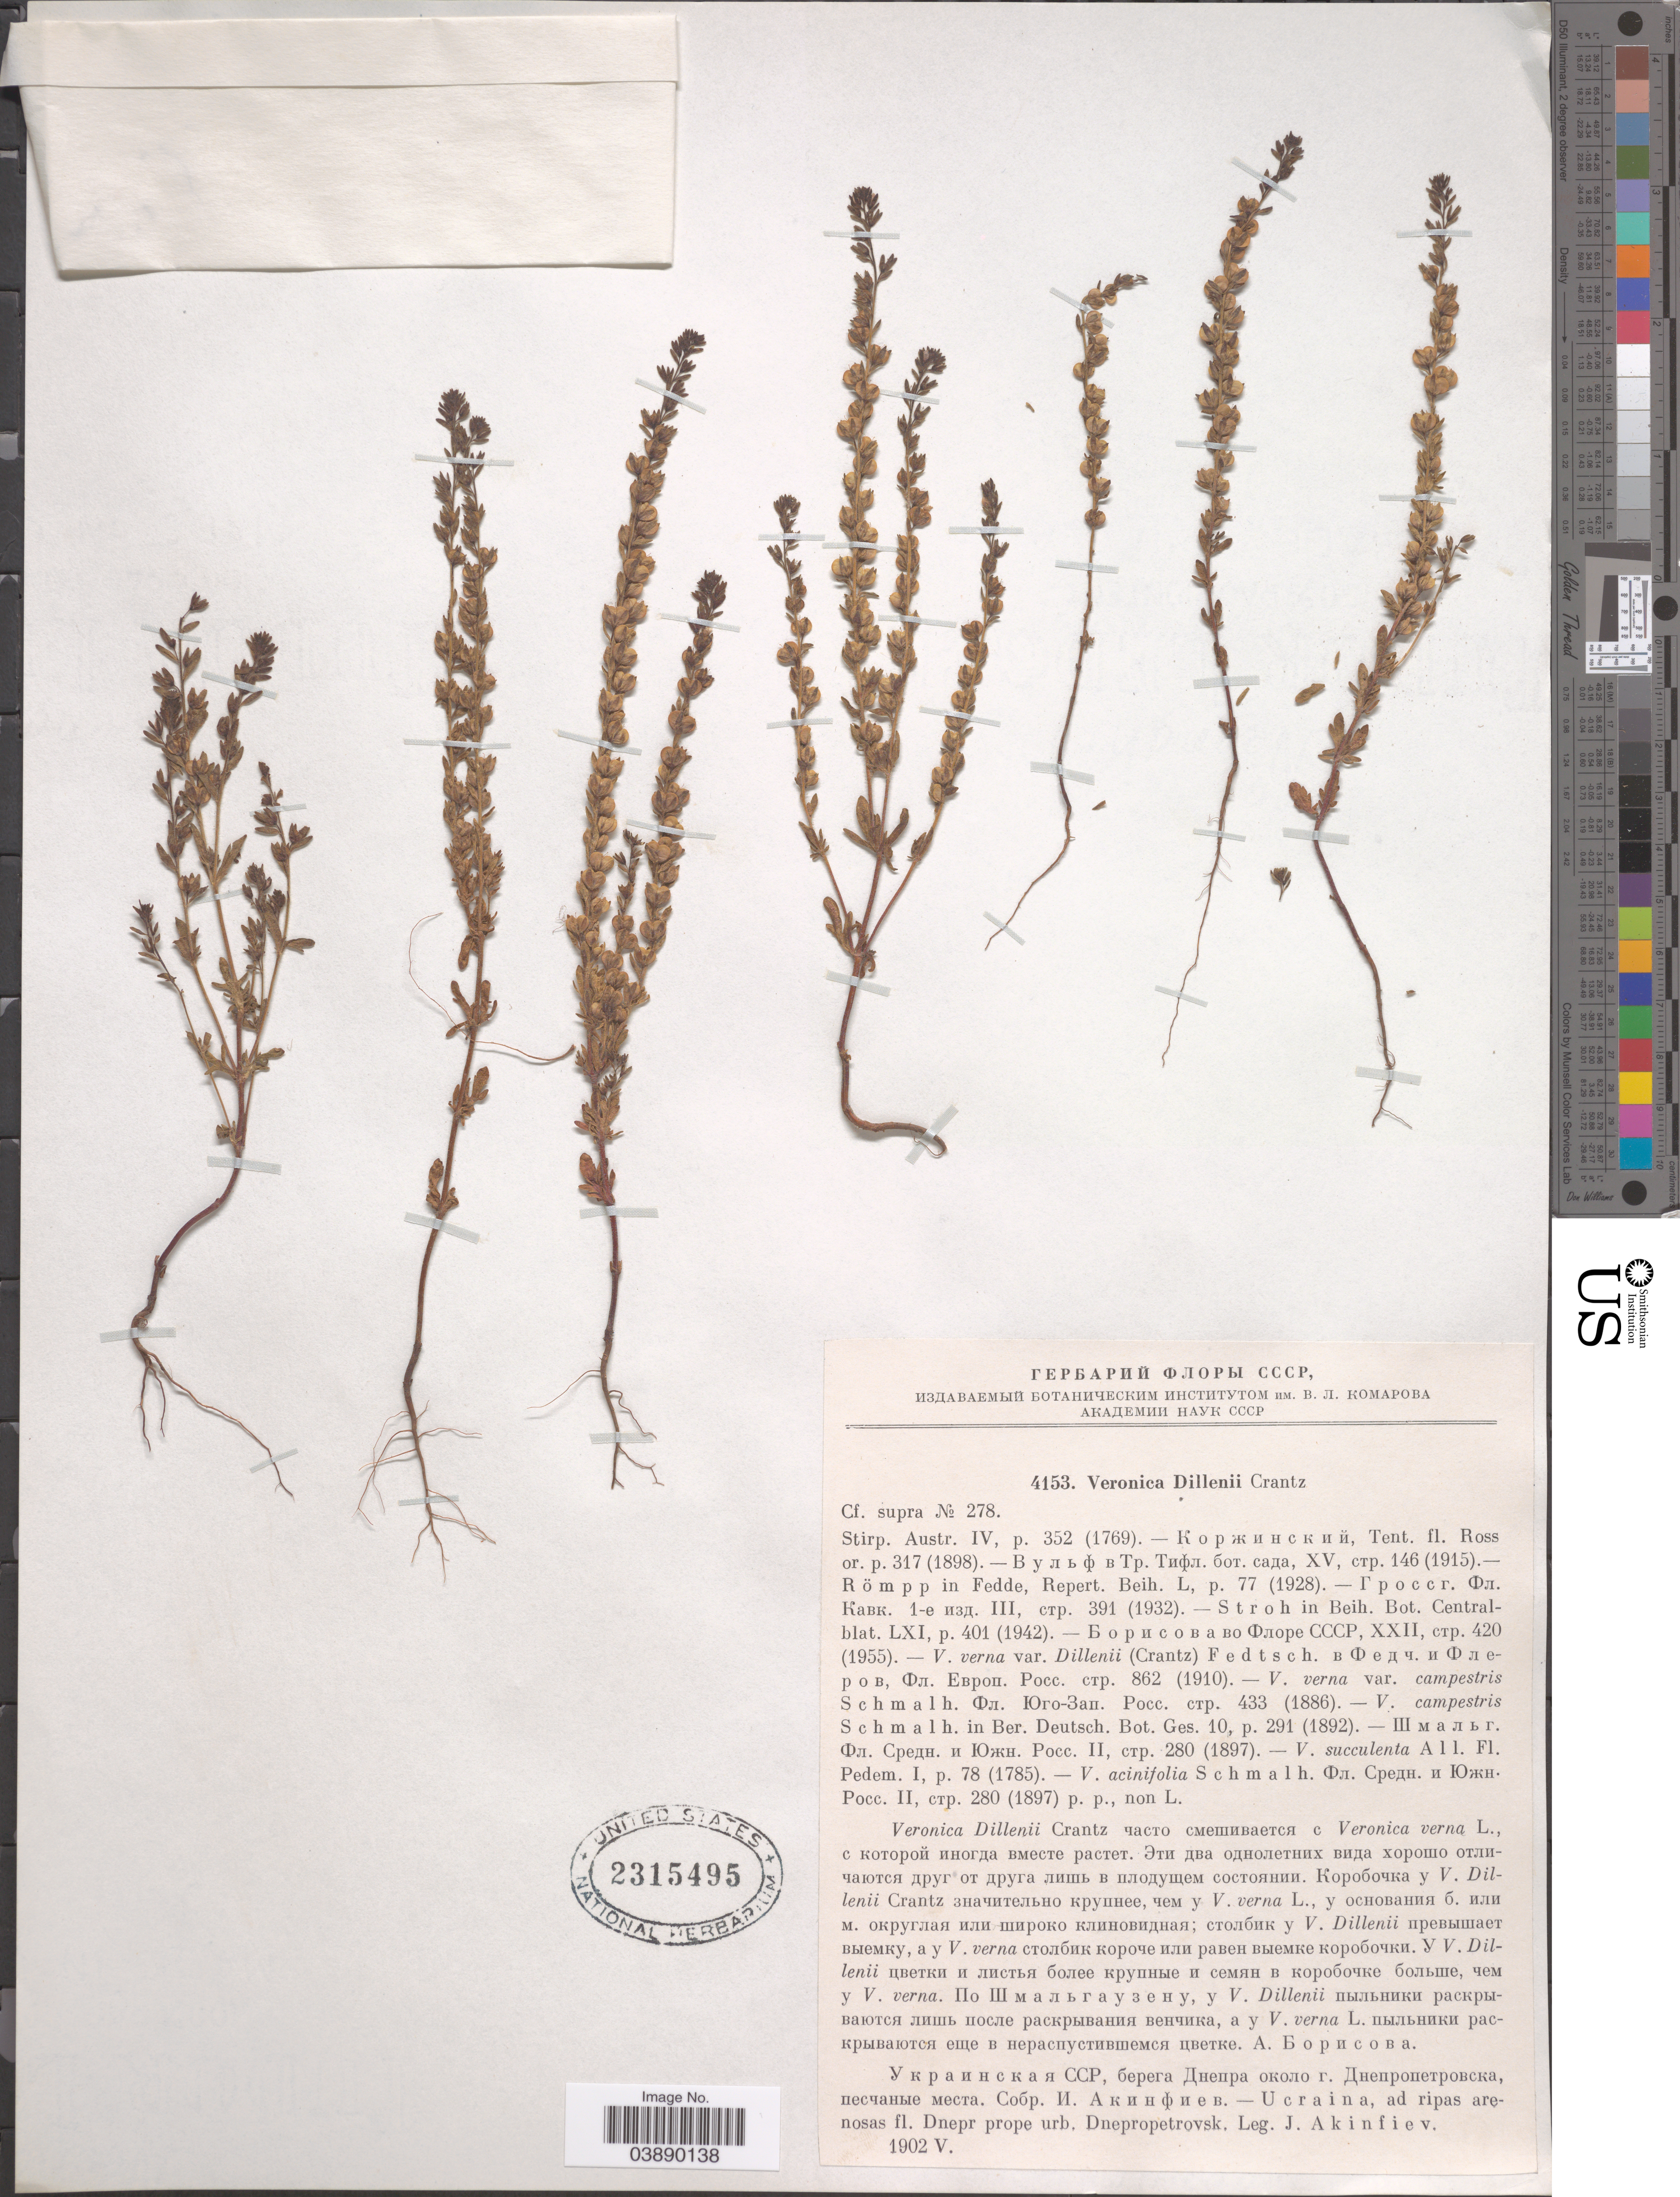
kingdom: Plantae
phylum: Tracheophyta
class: Magnoliopsida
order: Lamiales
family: Plantaginaceae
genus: Veronica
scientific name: Veronica dillenii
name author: Crantz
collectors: J. Akinfiev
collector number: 4153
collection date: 1902-05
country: Ukraine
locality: X. Ucraina, ad ripas arenosas fl. Dnepr prope urb. Dnepropetrovsk.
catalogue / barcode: US 2315495